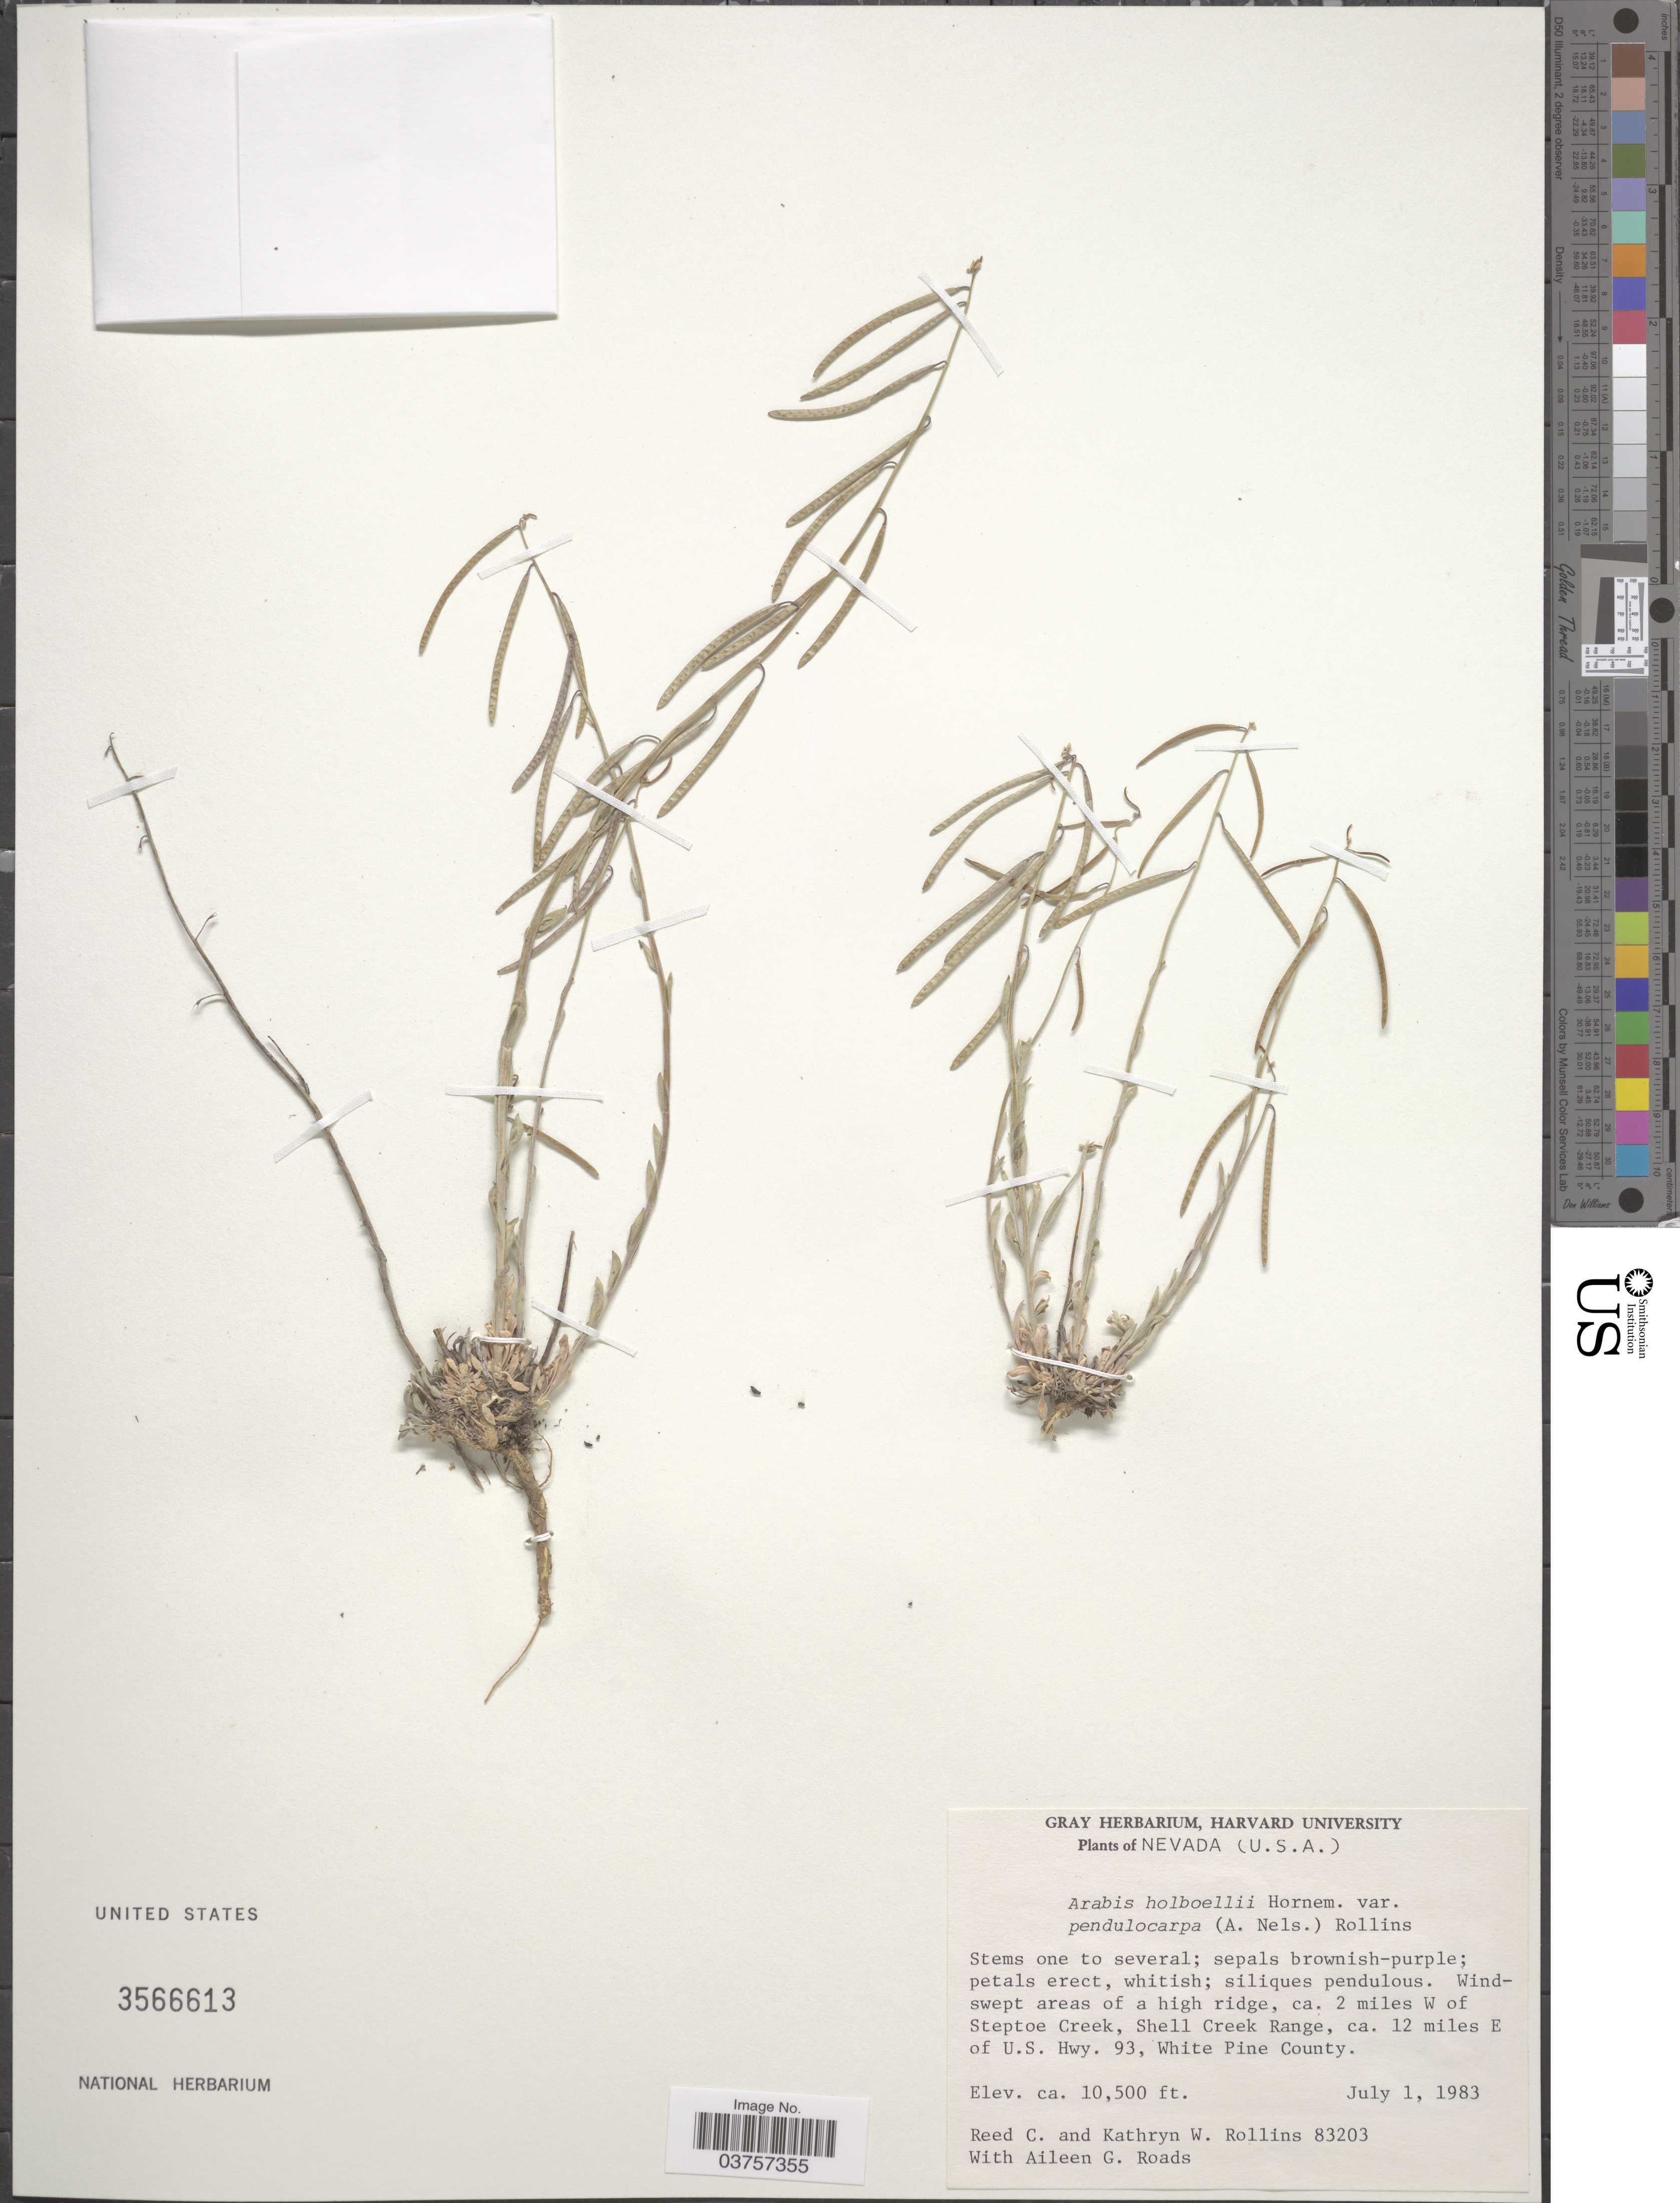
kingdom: Plantae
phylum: Tracheophyta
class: Magnoliopsida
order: Brassicales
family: Brassicaceae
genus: Arabis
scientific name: Arabis holboellii var. pendulocarpa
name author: (A. Nelson) Rollins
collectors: R. C. Rollins, K. W. Rollins & A. Roads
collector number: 83203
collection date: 1983-07-01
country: United States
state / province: Nevada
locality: Ca. 2 miles W of Steptoe Creek, Shell Creek Range, ca. 12 miles E of U.S. Hwy. 93, White Pine County.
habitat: windswept areas of a high ridge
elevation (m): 3200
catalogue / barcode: US 3566613